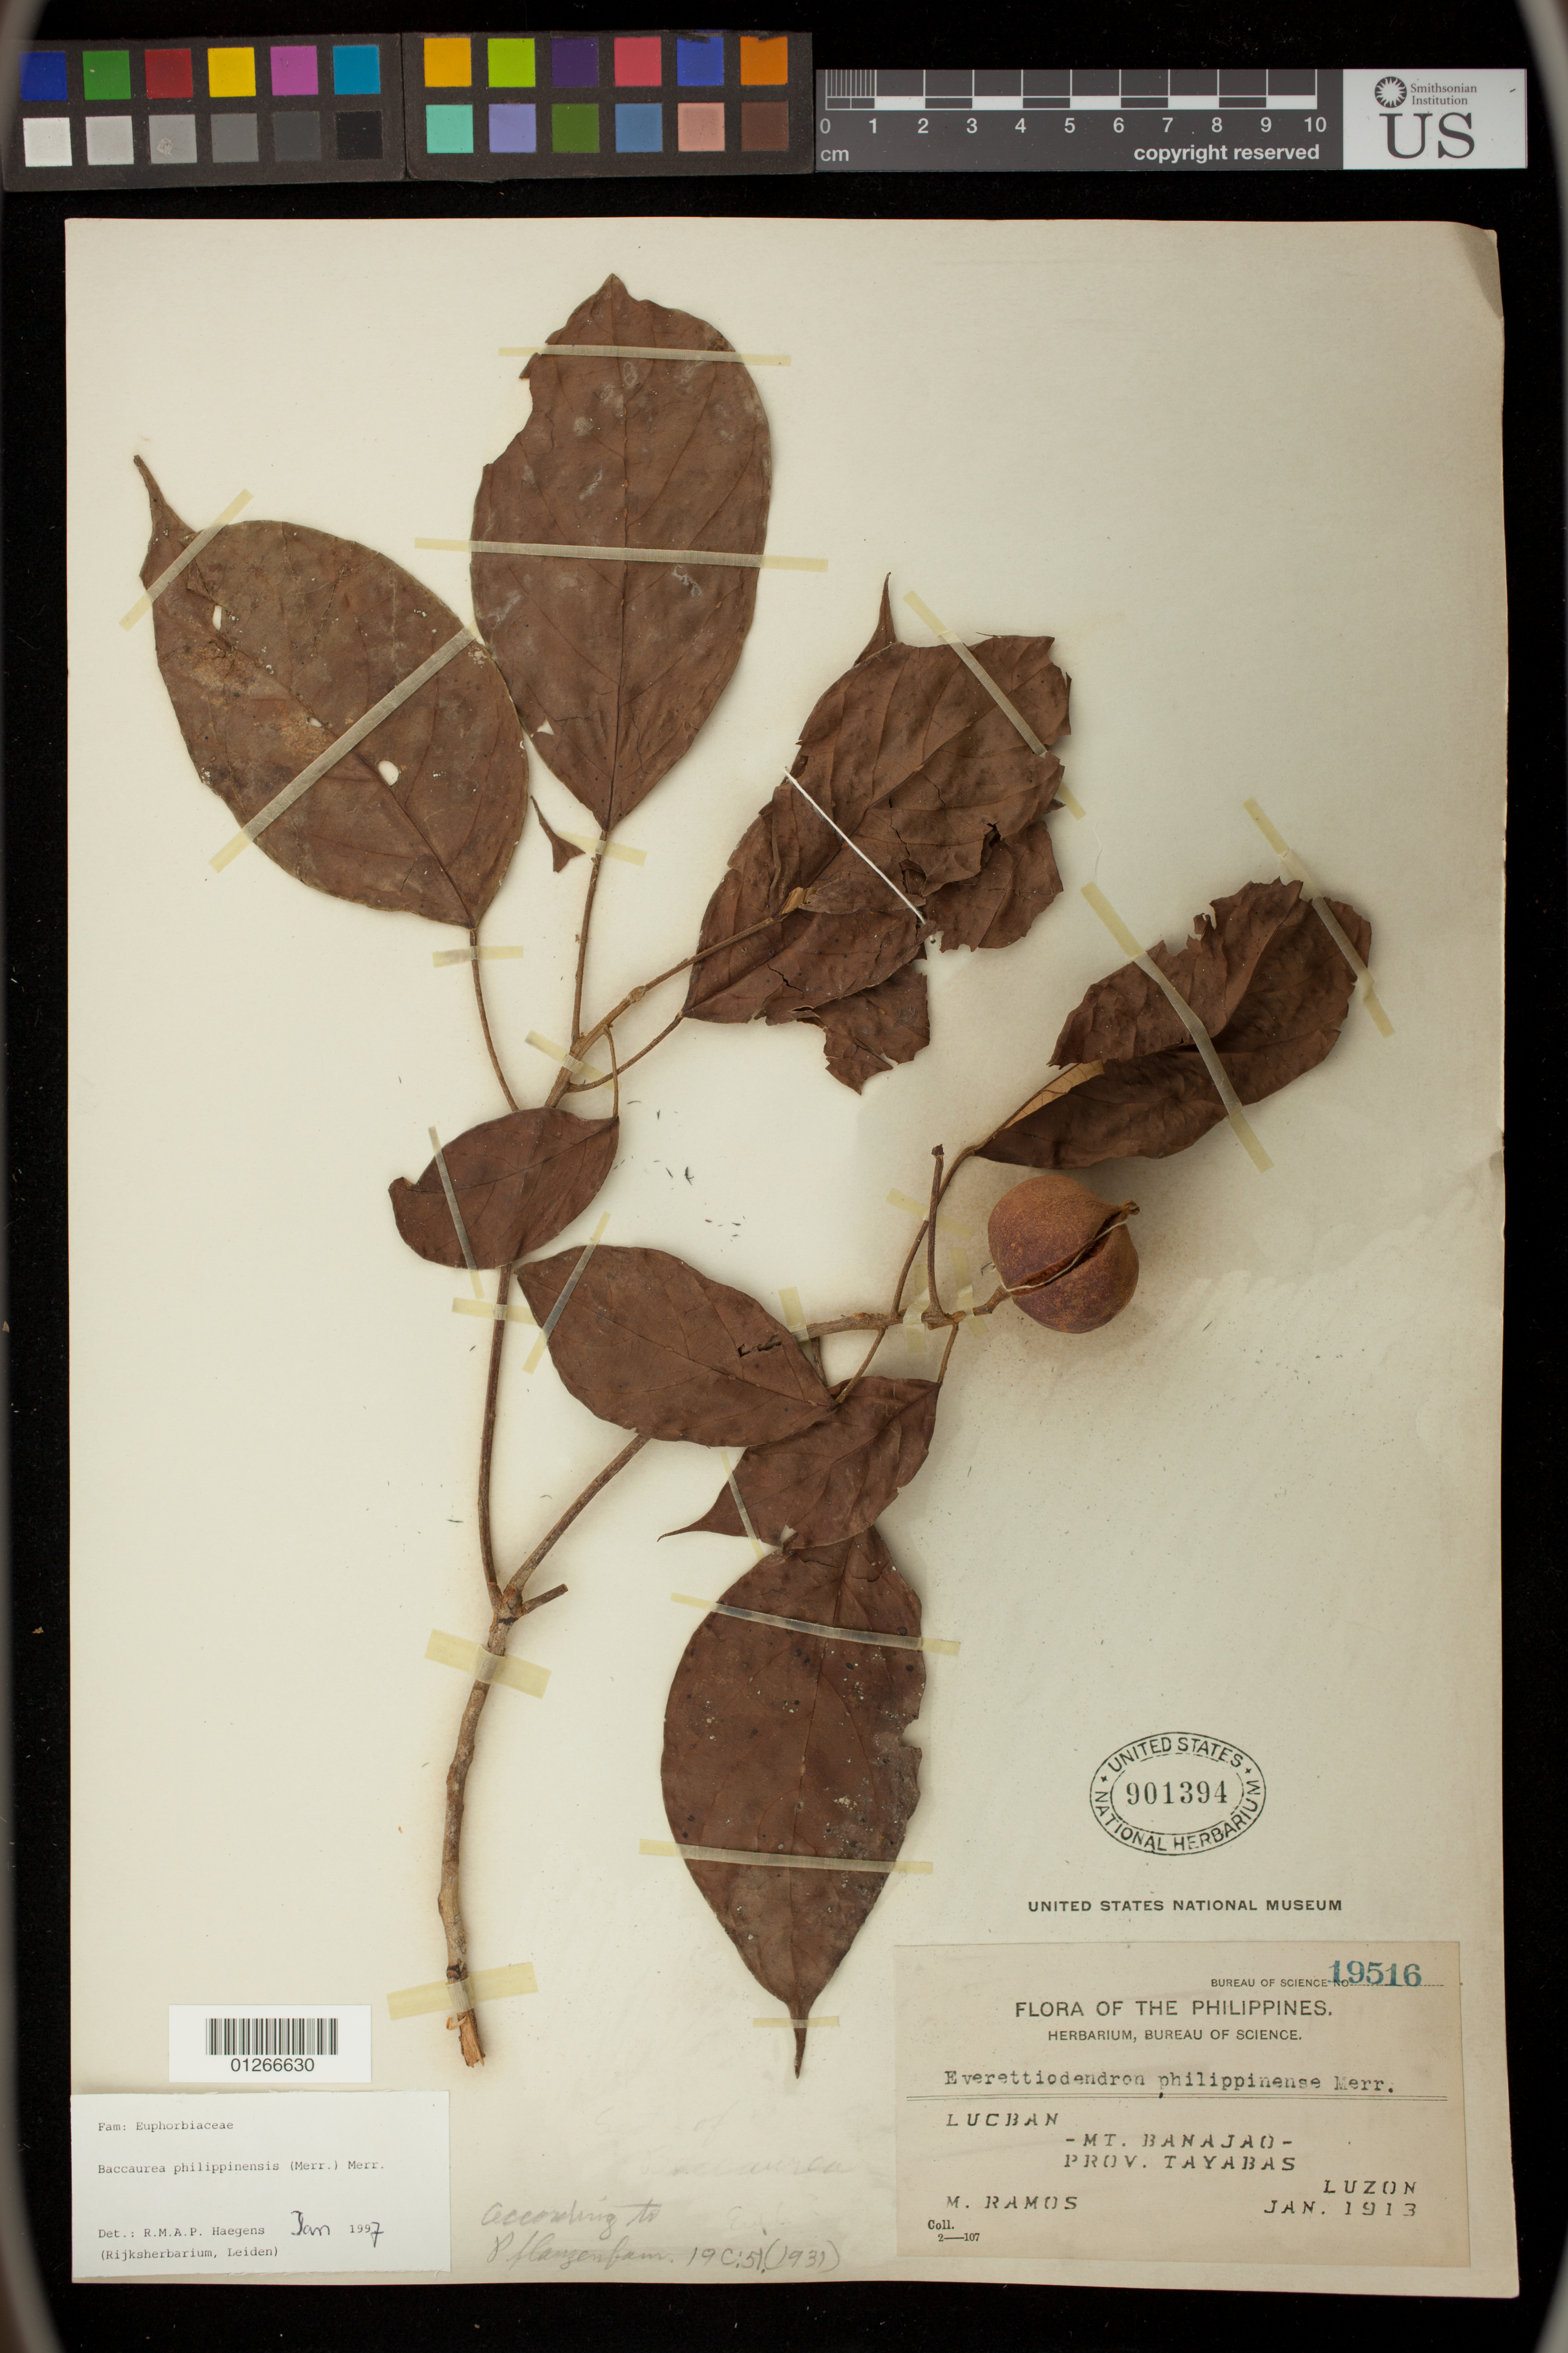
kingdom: Plantae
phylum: Tracheophyta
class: Magnoliopsida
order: Malpighiales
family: Phyllanthaceae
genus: Baccaurea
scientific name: Baccaurea philippinensis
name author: (Merr.) Merr.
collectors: M. Ramos & M. Ramos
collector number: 19516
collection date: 1913-01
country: Philippines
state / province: Calabarzon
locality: Lucban, Mt. Banajao [Banahaw], Prov. Tayabas, Luzon